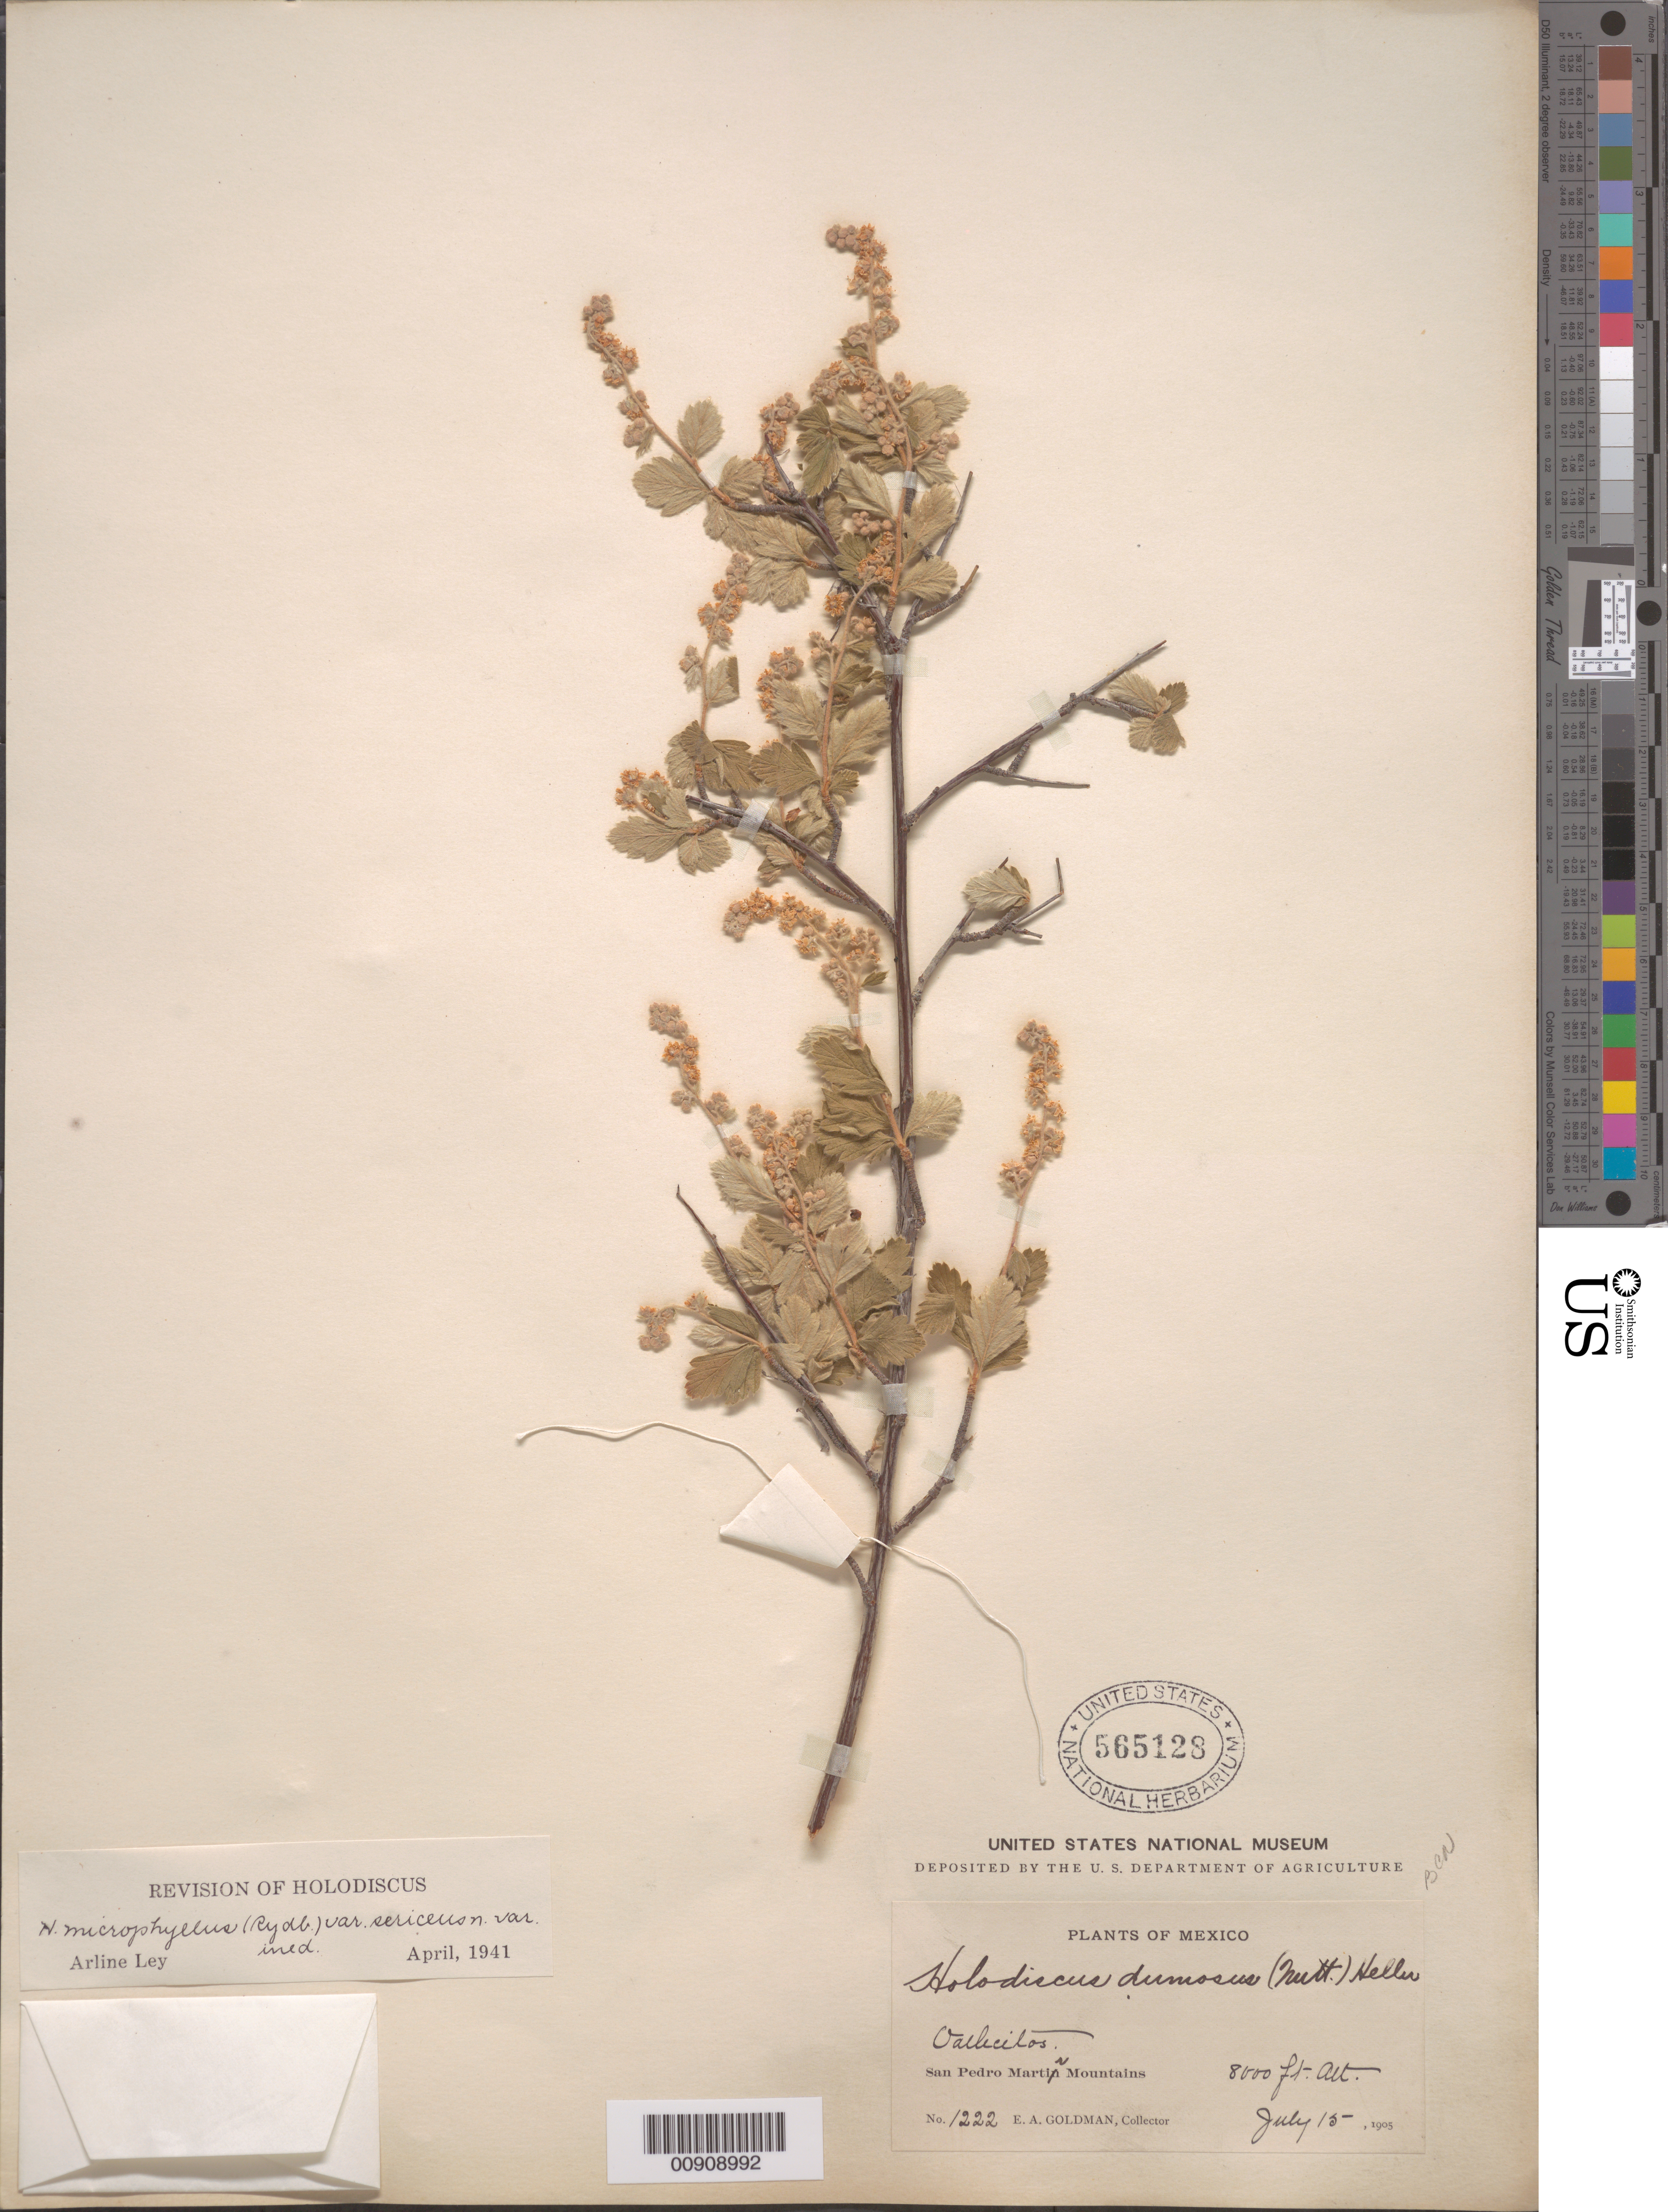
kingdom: Plantae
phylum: Tracheophyta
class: Magnoliopsida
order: Rosales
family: Rosaceae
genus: Holodiscus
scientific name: Holodiscus discolor var. discolor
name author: (Pursh) Maxim.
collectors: E. A. Goldman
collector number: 1222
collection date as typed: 15 Jul 1905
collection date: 1905-07-15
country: Mexico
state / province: Baja California Norte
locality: Vallecitos, San Pedro Mártir Mountains.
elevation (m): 2438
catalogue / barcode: US 565128